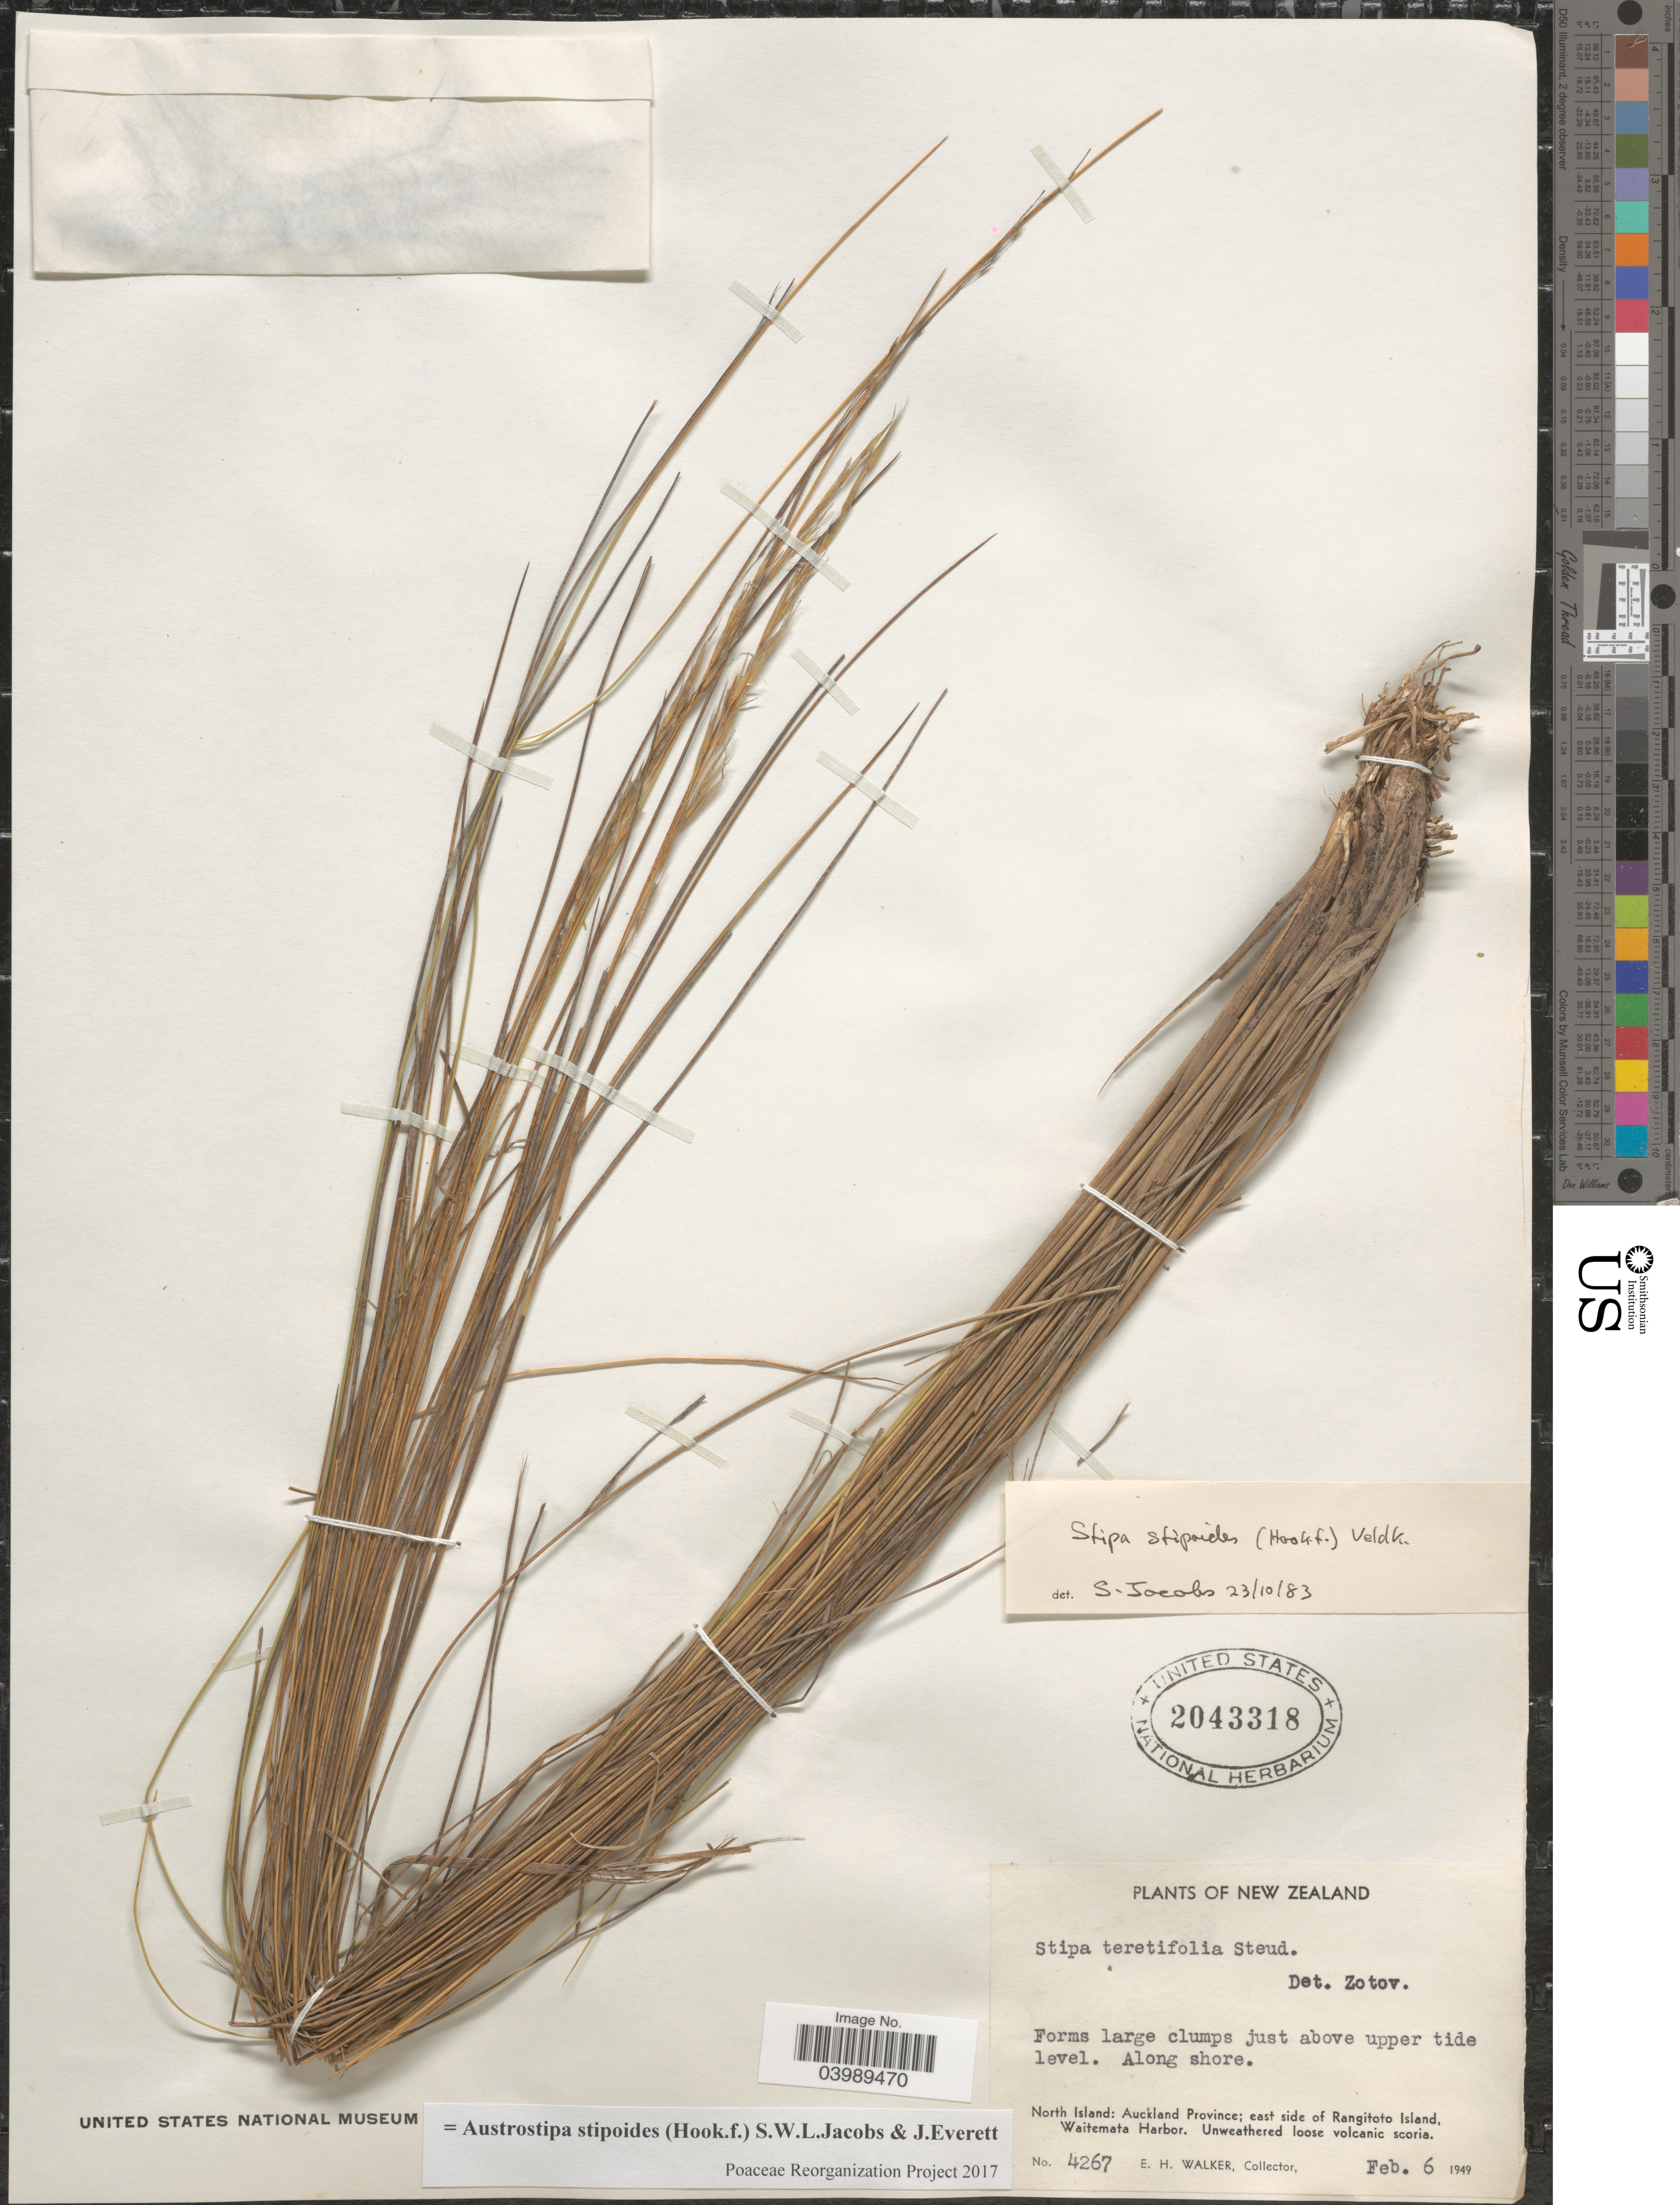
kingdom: Plantae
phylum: Tracheophyta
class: Liliopsida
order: Poales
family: Poaceae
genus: Austrostipa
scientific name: Austrostipa stipoides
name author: (Hook. f.) S.W.L. Jacobs & J. Everett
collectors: E. H. Walker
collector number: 4267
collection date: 1949-02-06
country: New Zealand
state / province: Auckland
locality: Forms large clumps just above upper tide level. Along shore. North Island: Auckland Province; east side of Rangitoto Island, Waitemata Harbor.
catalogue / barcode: US 2043318